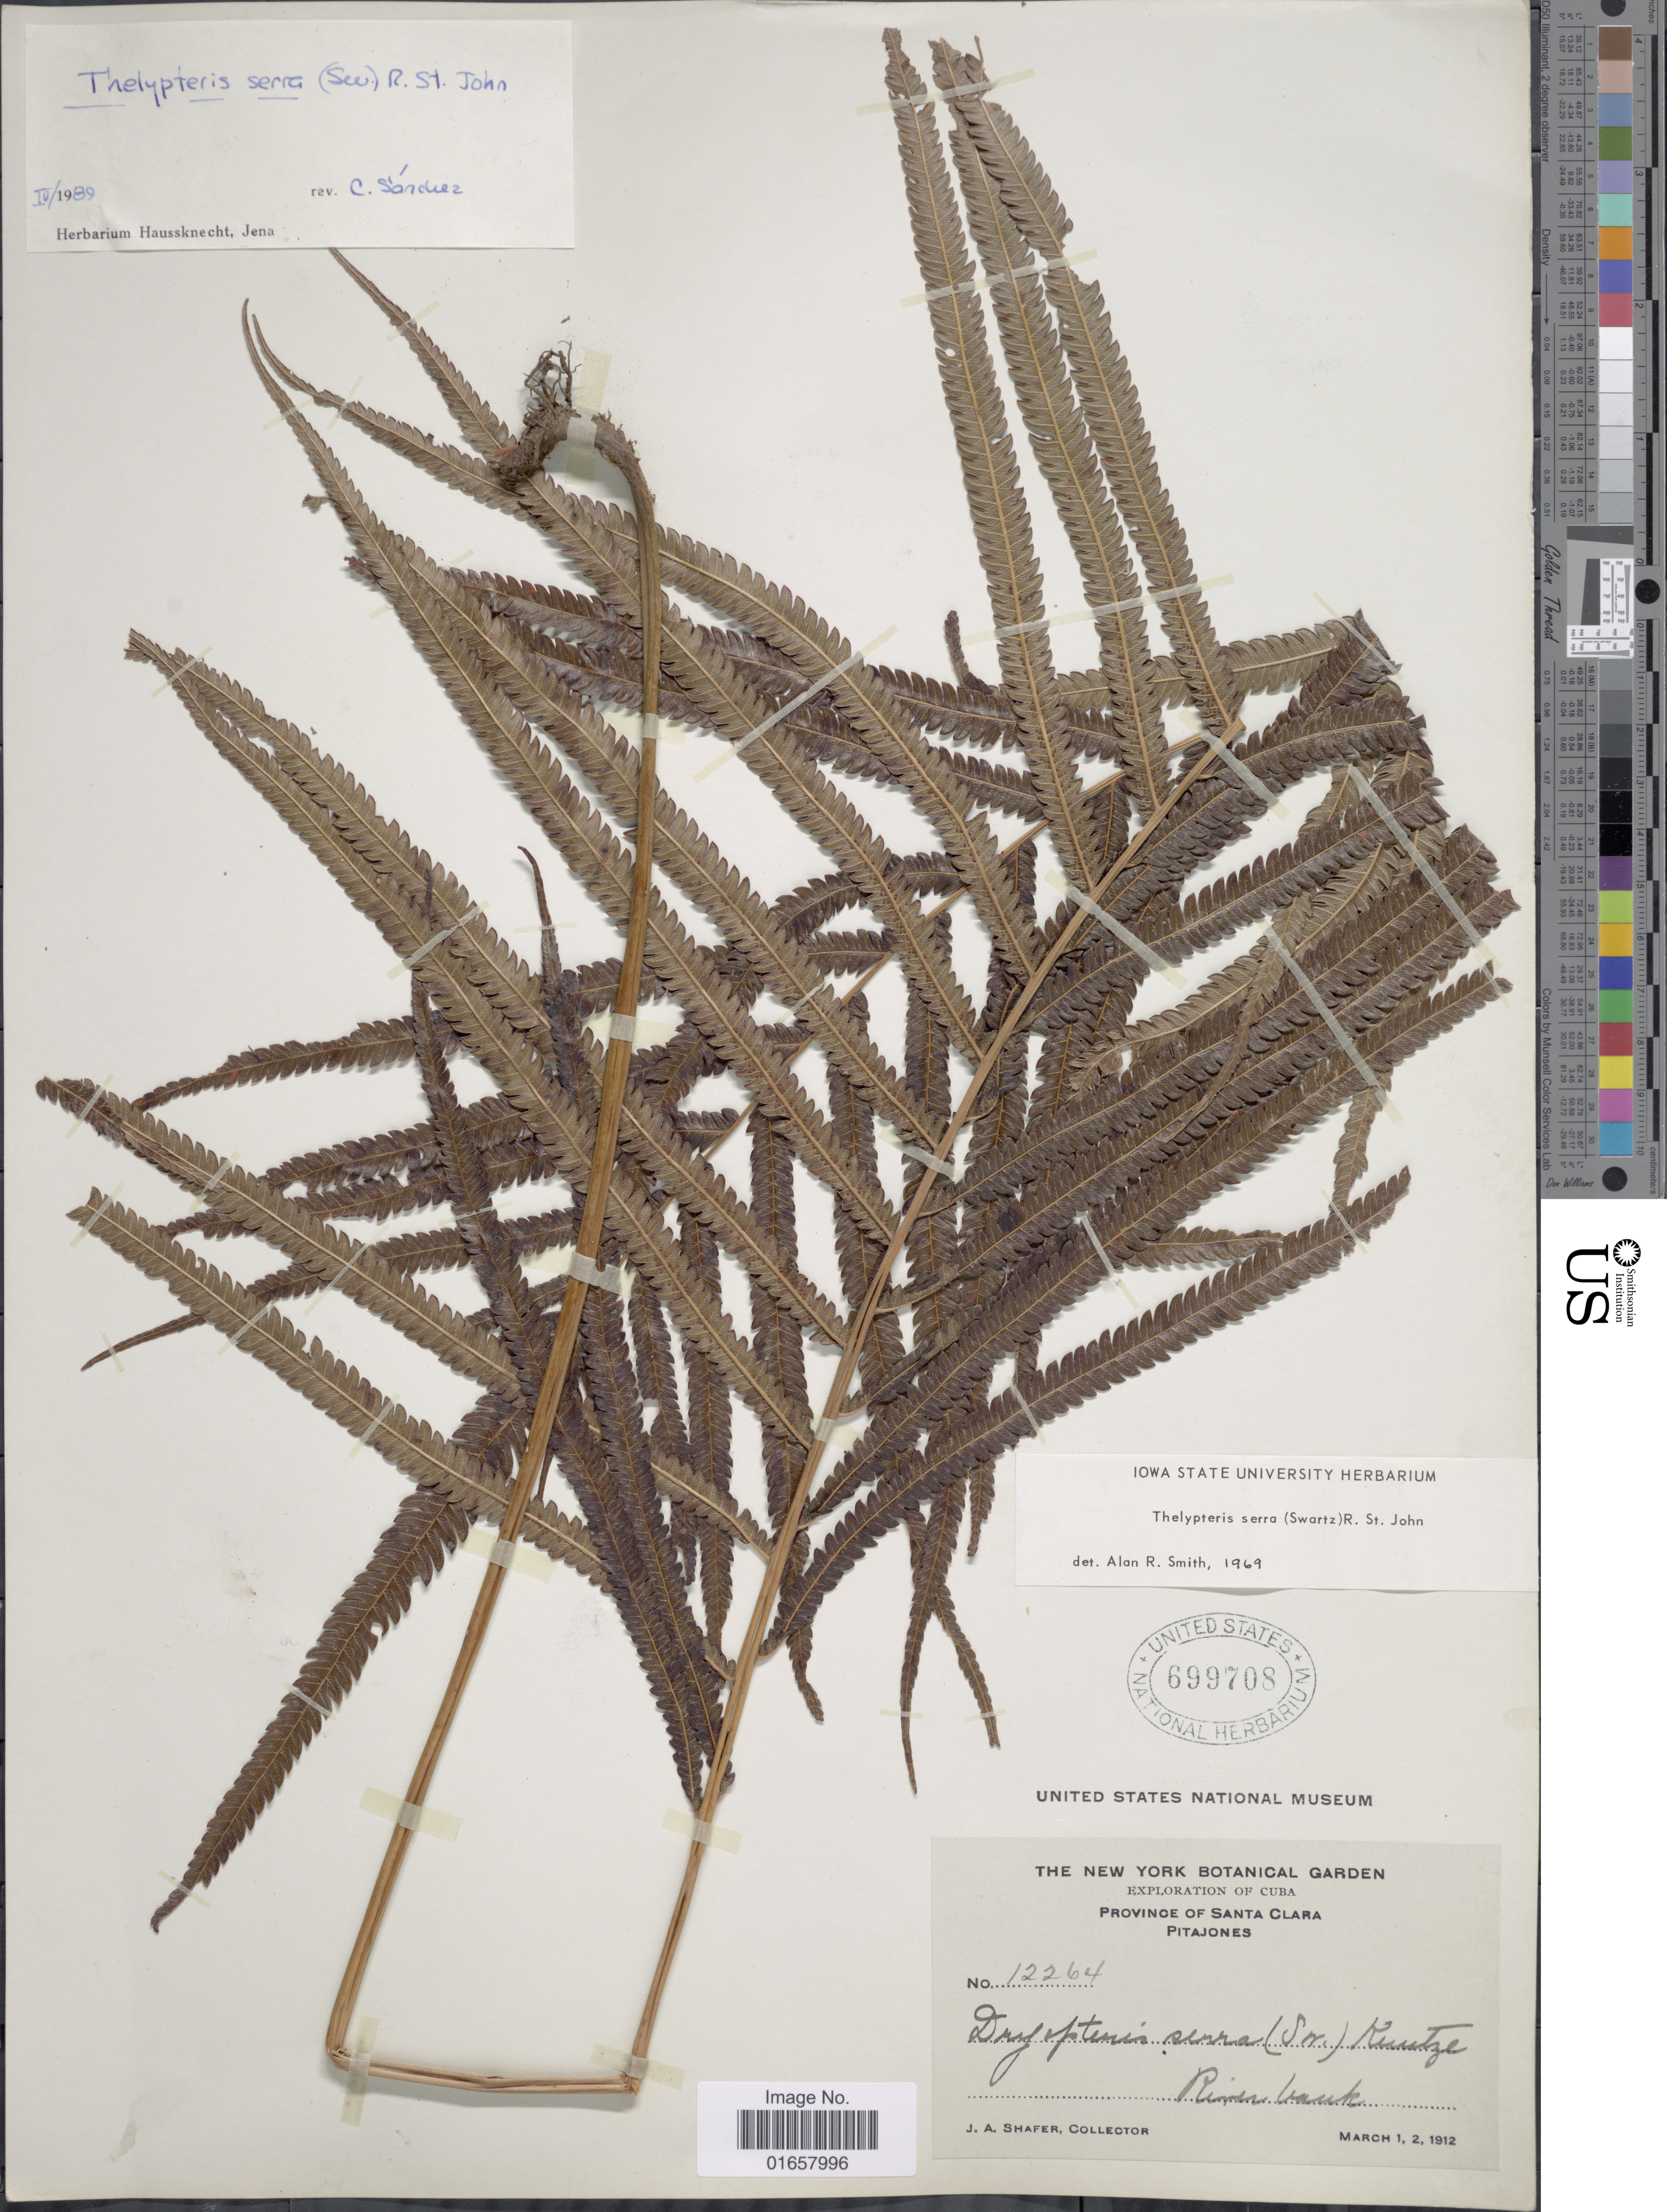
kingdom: Plantae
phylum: Tracheophyta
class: Polypodiopsida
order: Polypodiales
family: Thelypteridaceae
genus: Christella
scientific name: Christella serra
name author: (Sw.) Holttum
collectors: J. A. Shafer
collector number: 12264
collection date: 1912-03-01/1912-03-02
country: Cuba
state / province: Las Villas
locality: Cuba, Province of Santa Clara, Pitajones, River Bank.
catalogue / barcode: US 699708